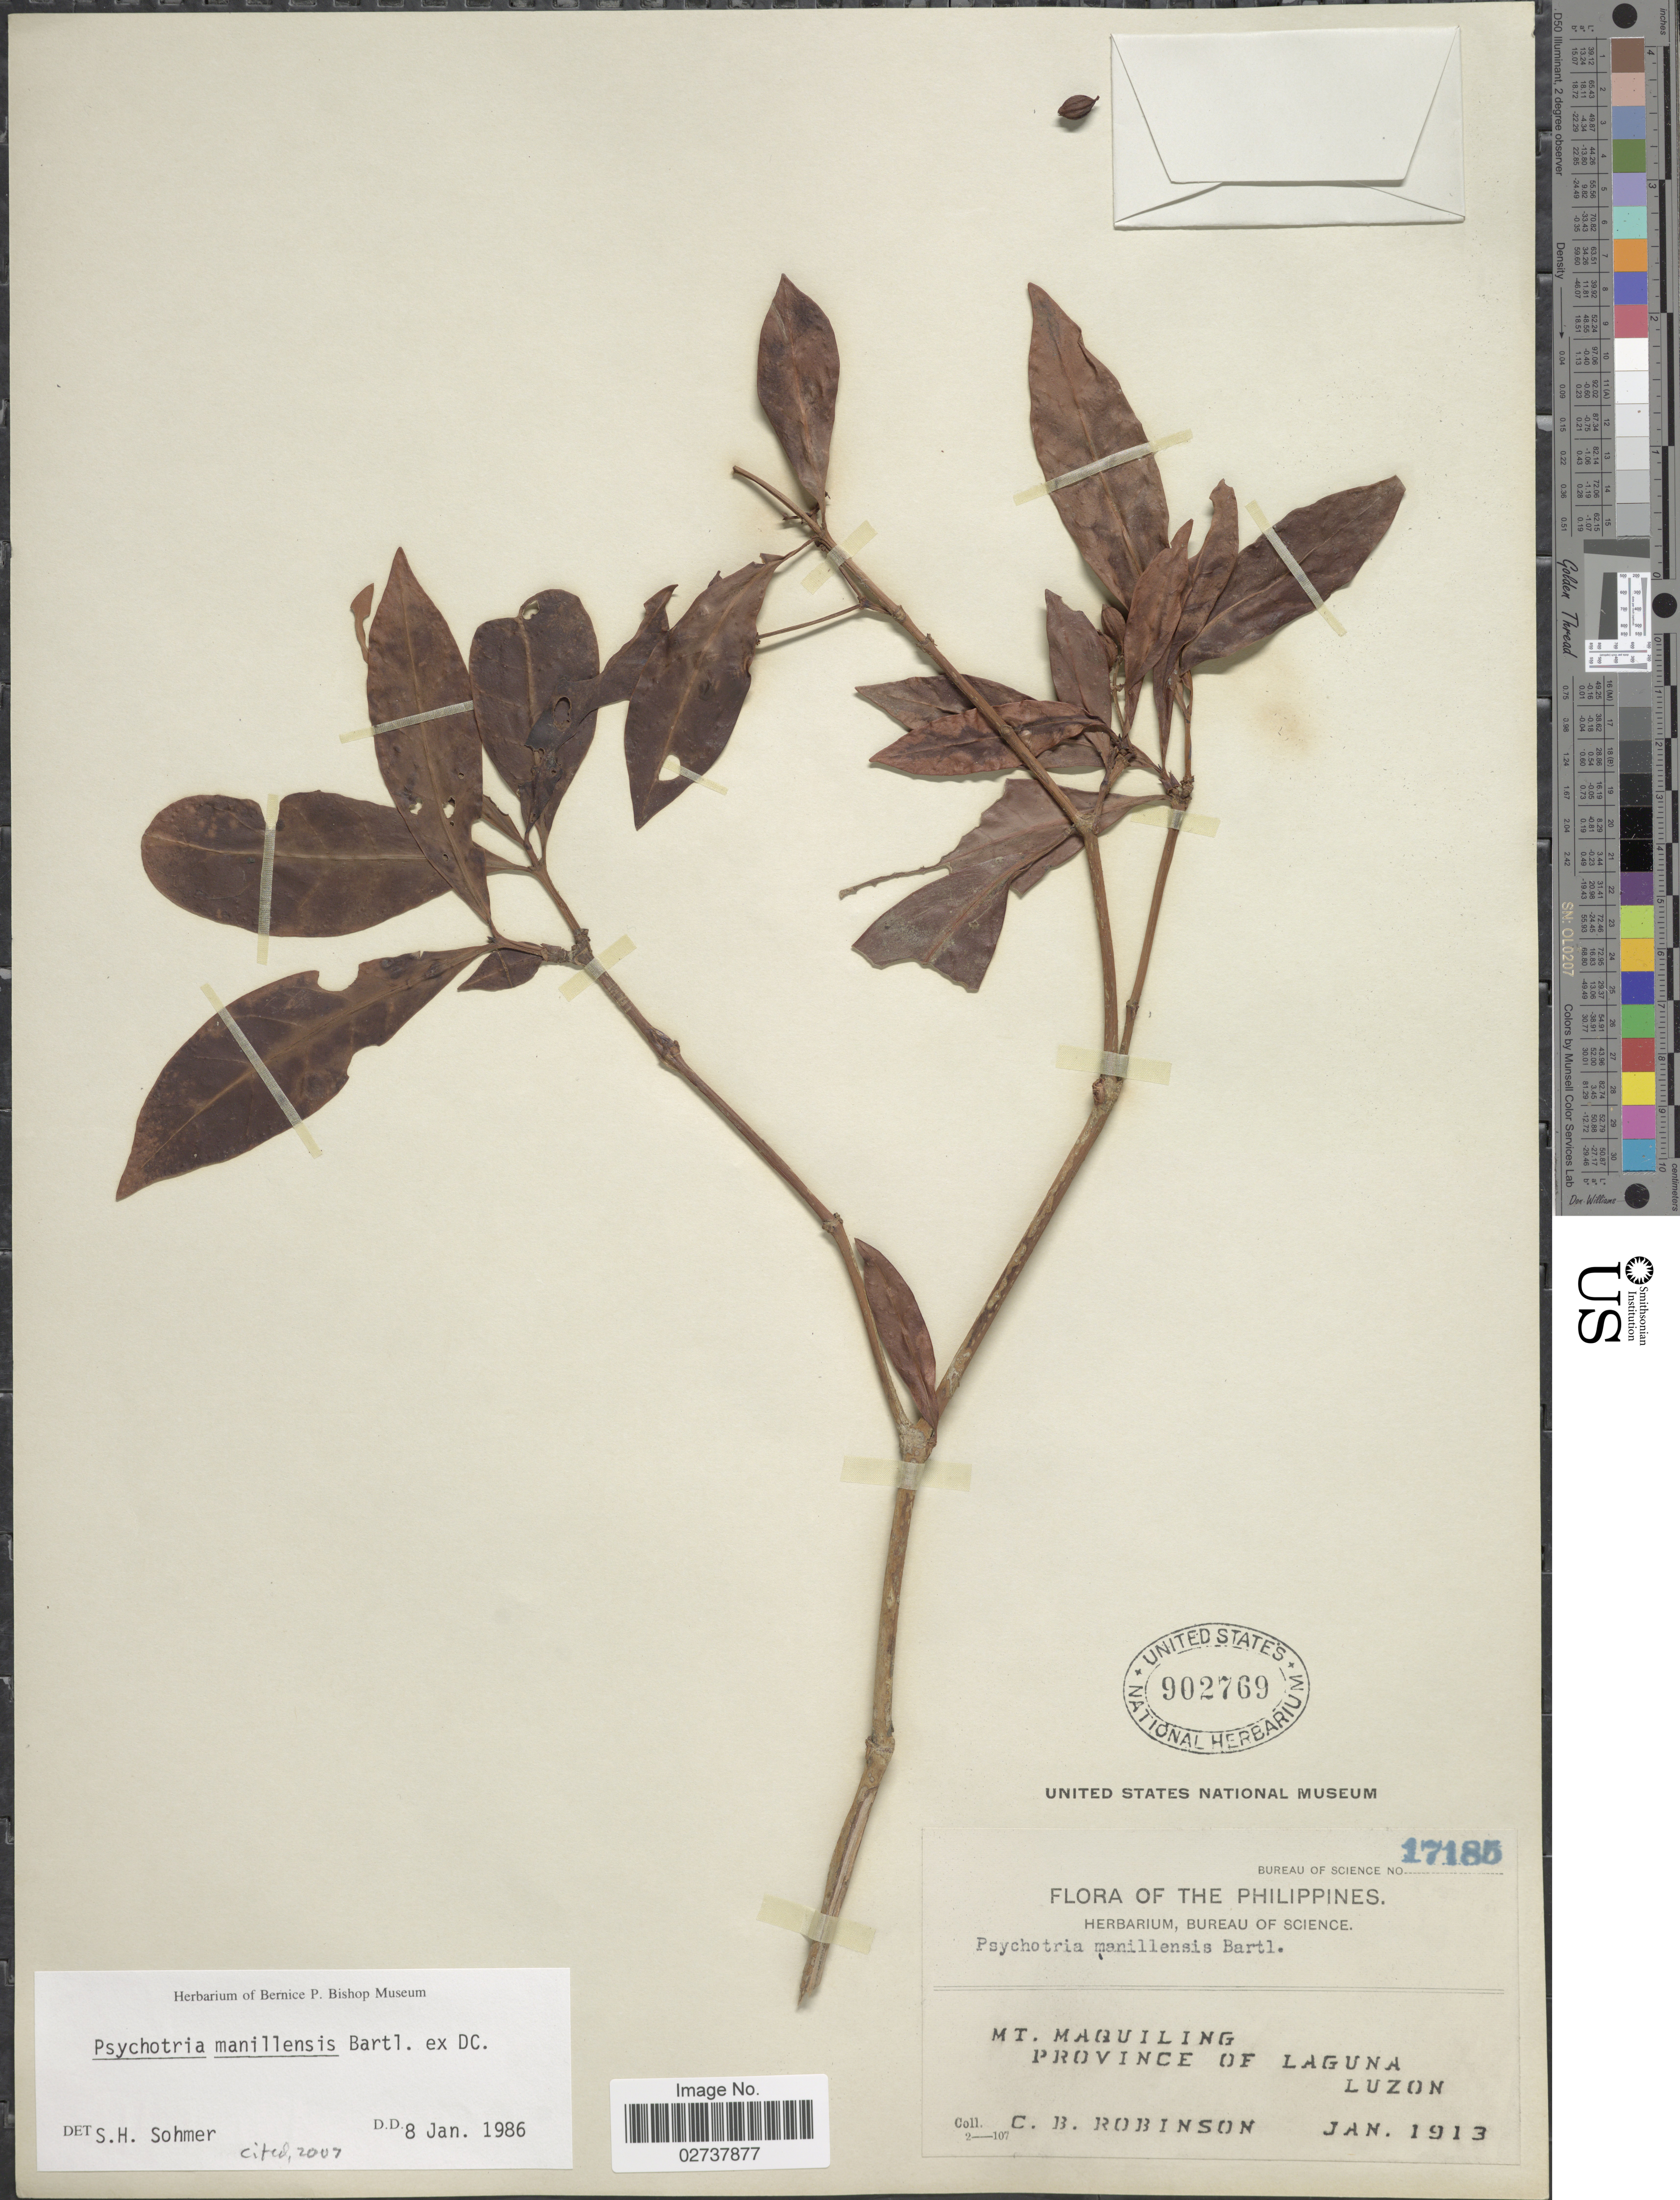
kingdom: Plantae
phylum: Tracheophyta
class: Magnoliopsida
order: Gentianales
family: Rubiaceae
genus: Psychotria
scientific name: Psychotria manillensis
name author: Bartl. ex DC.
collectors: C. Robinson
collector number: Bureau of Science 17185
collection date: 1913-01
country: Philippines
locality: Mt.Maquiling, Province of Laguna, Luzon.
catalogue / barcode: US 902769